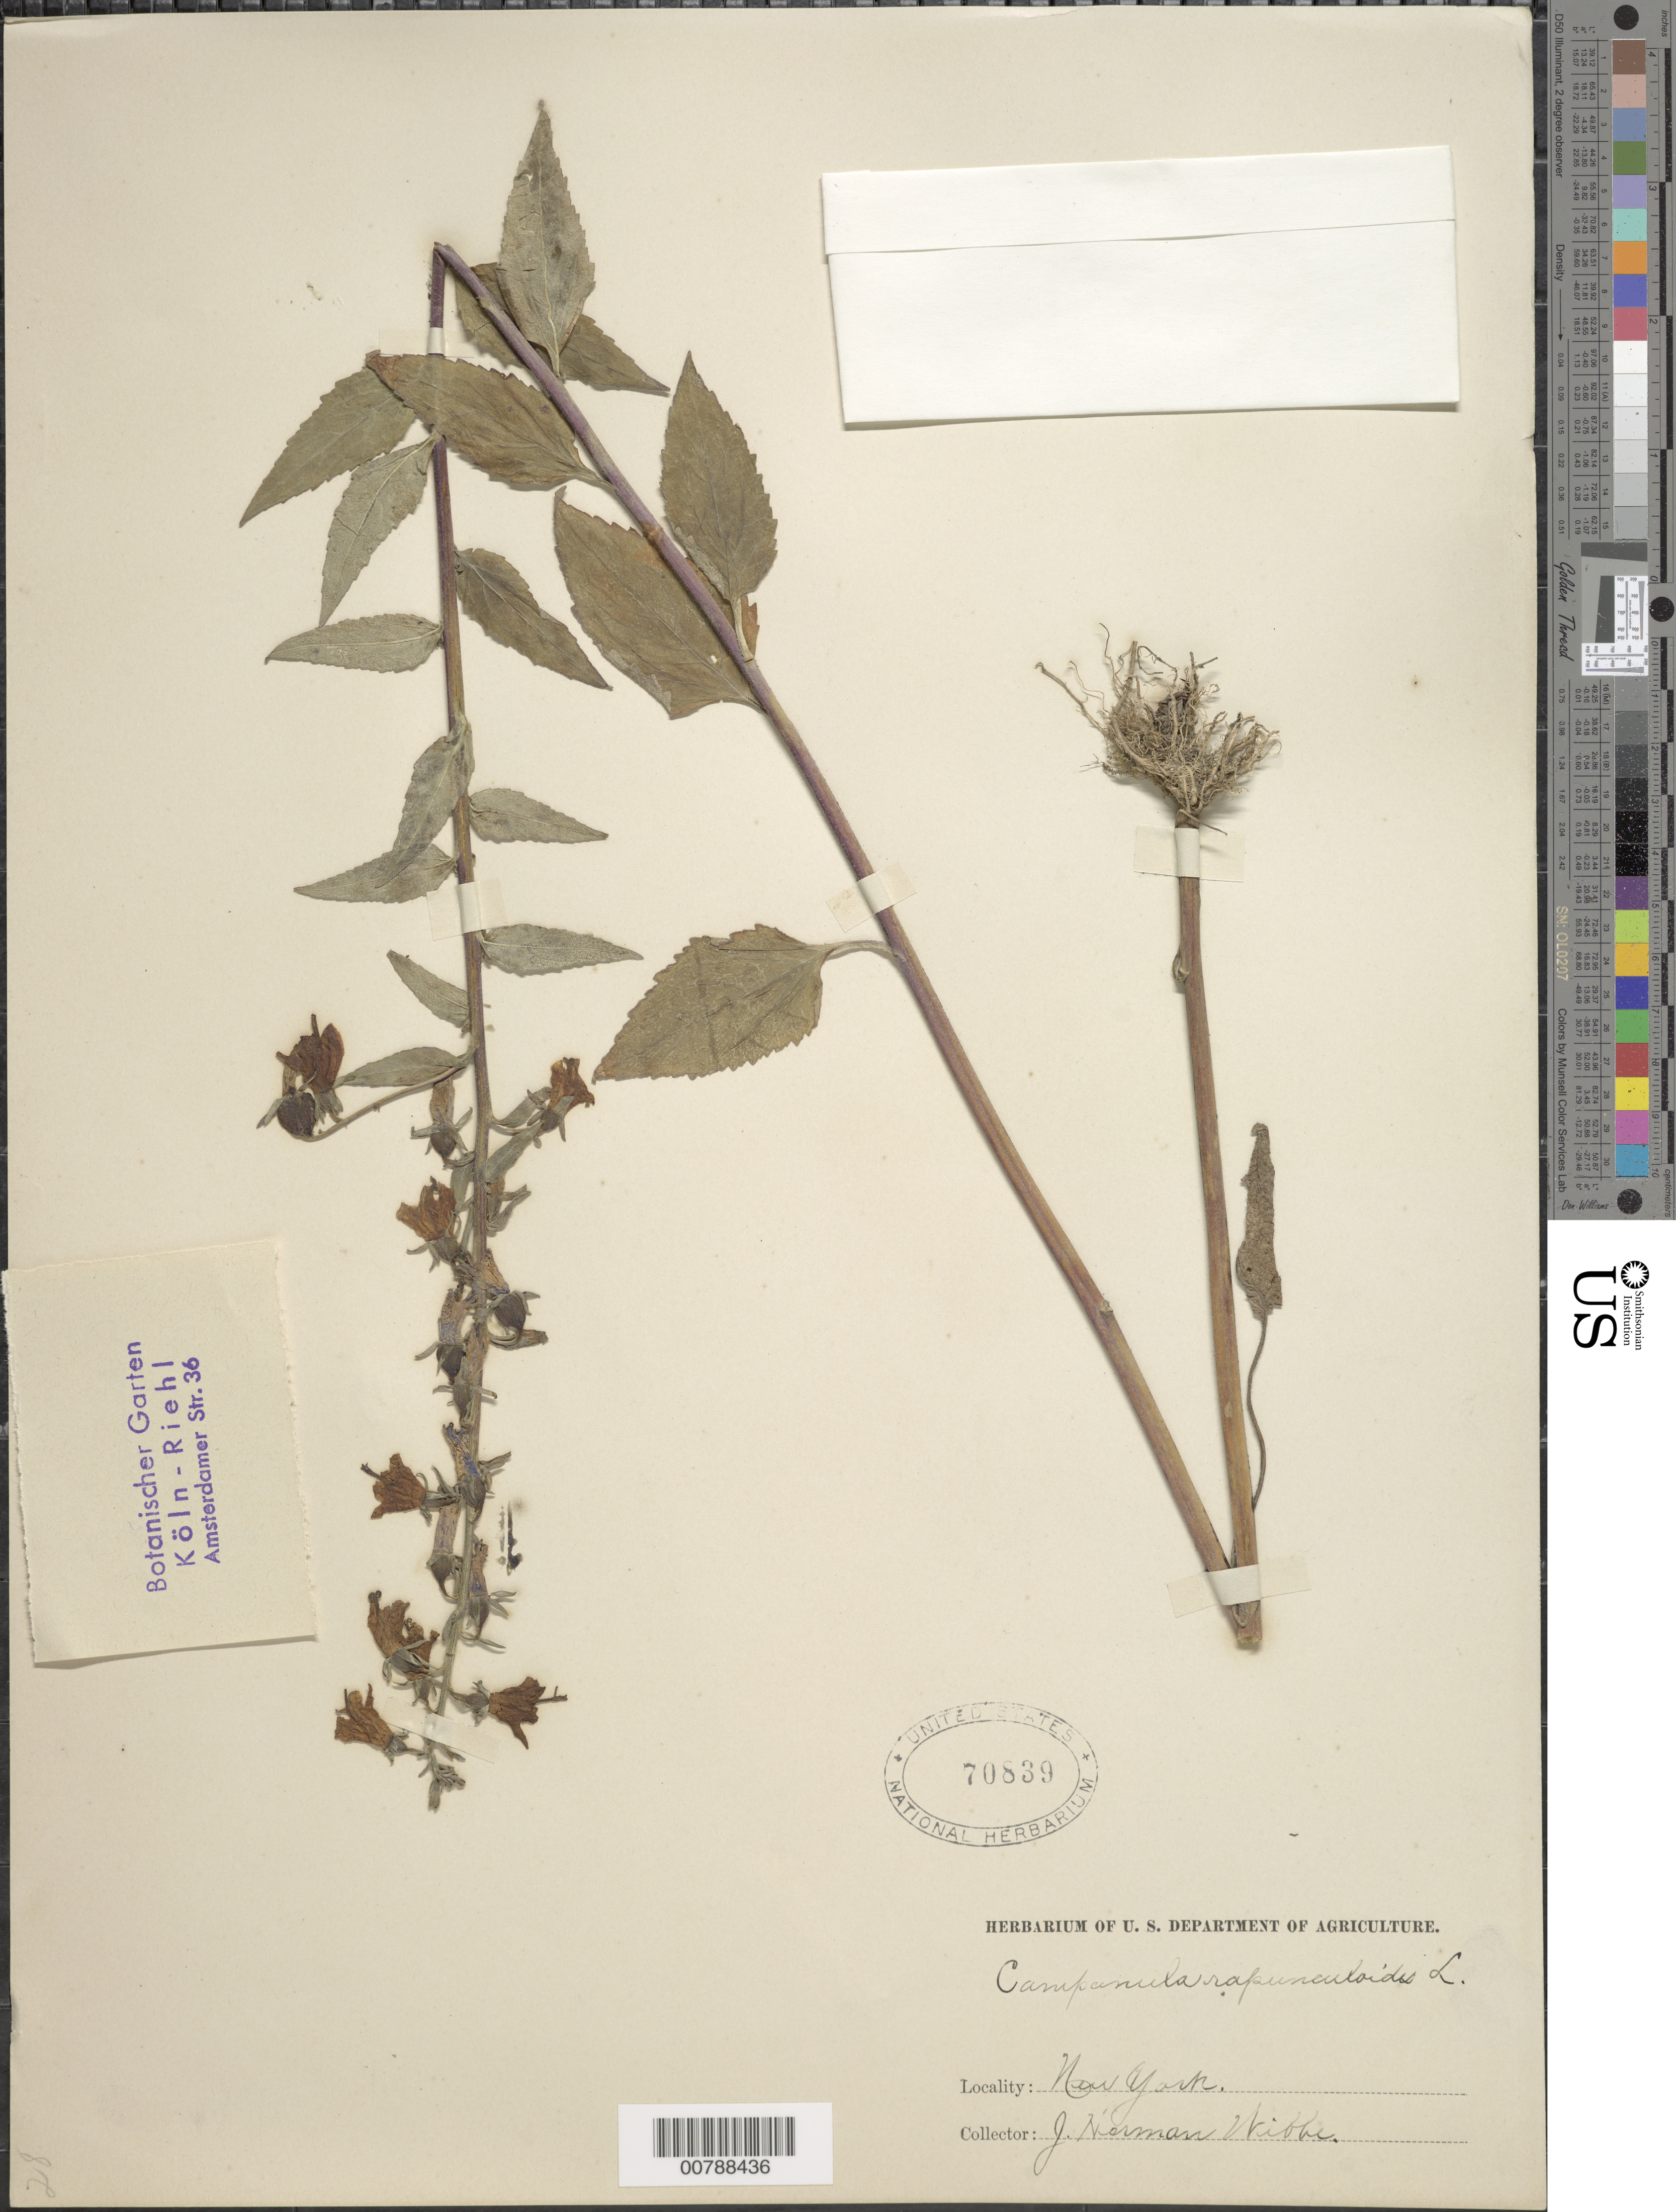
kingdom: Plantae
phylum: Tracheophyta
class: Magnoliopsida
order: Asterales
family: Campanulaceae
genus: Campanula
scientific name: Campanula bononiensis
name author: L.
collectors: J. Wibbe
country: United States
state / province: New York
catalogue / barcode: US 70839